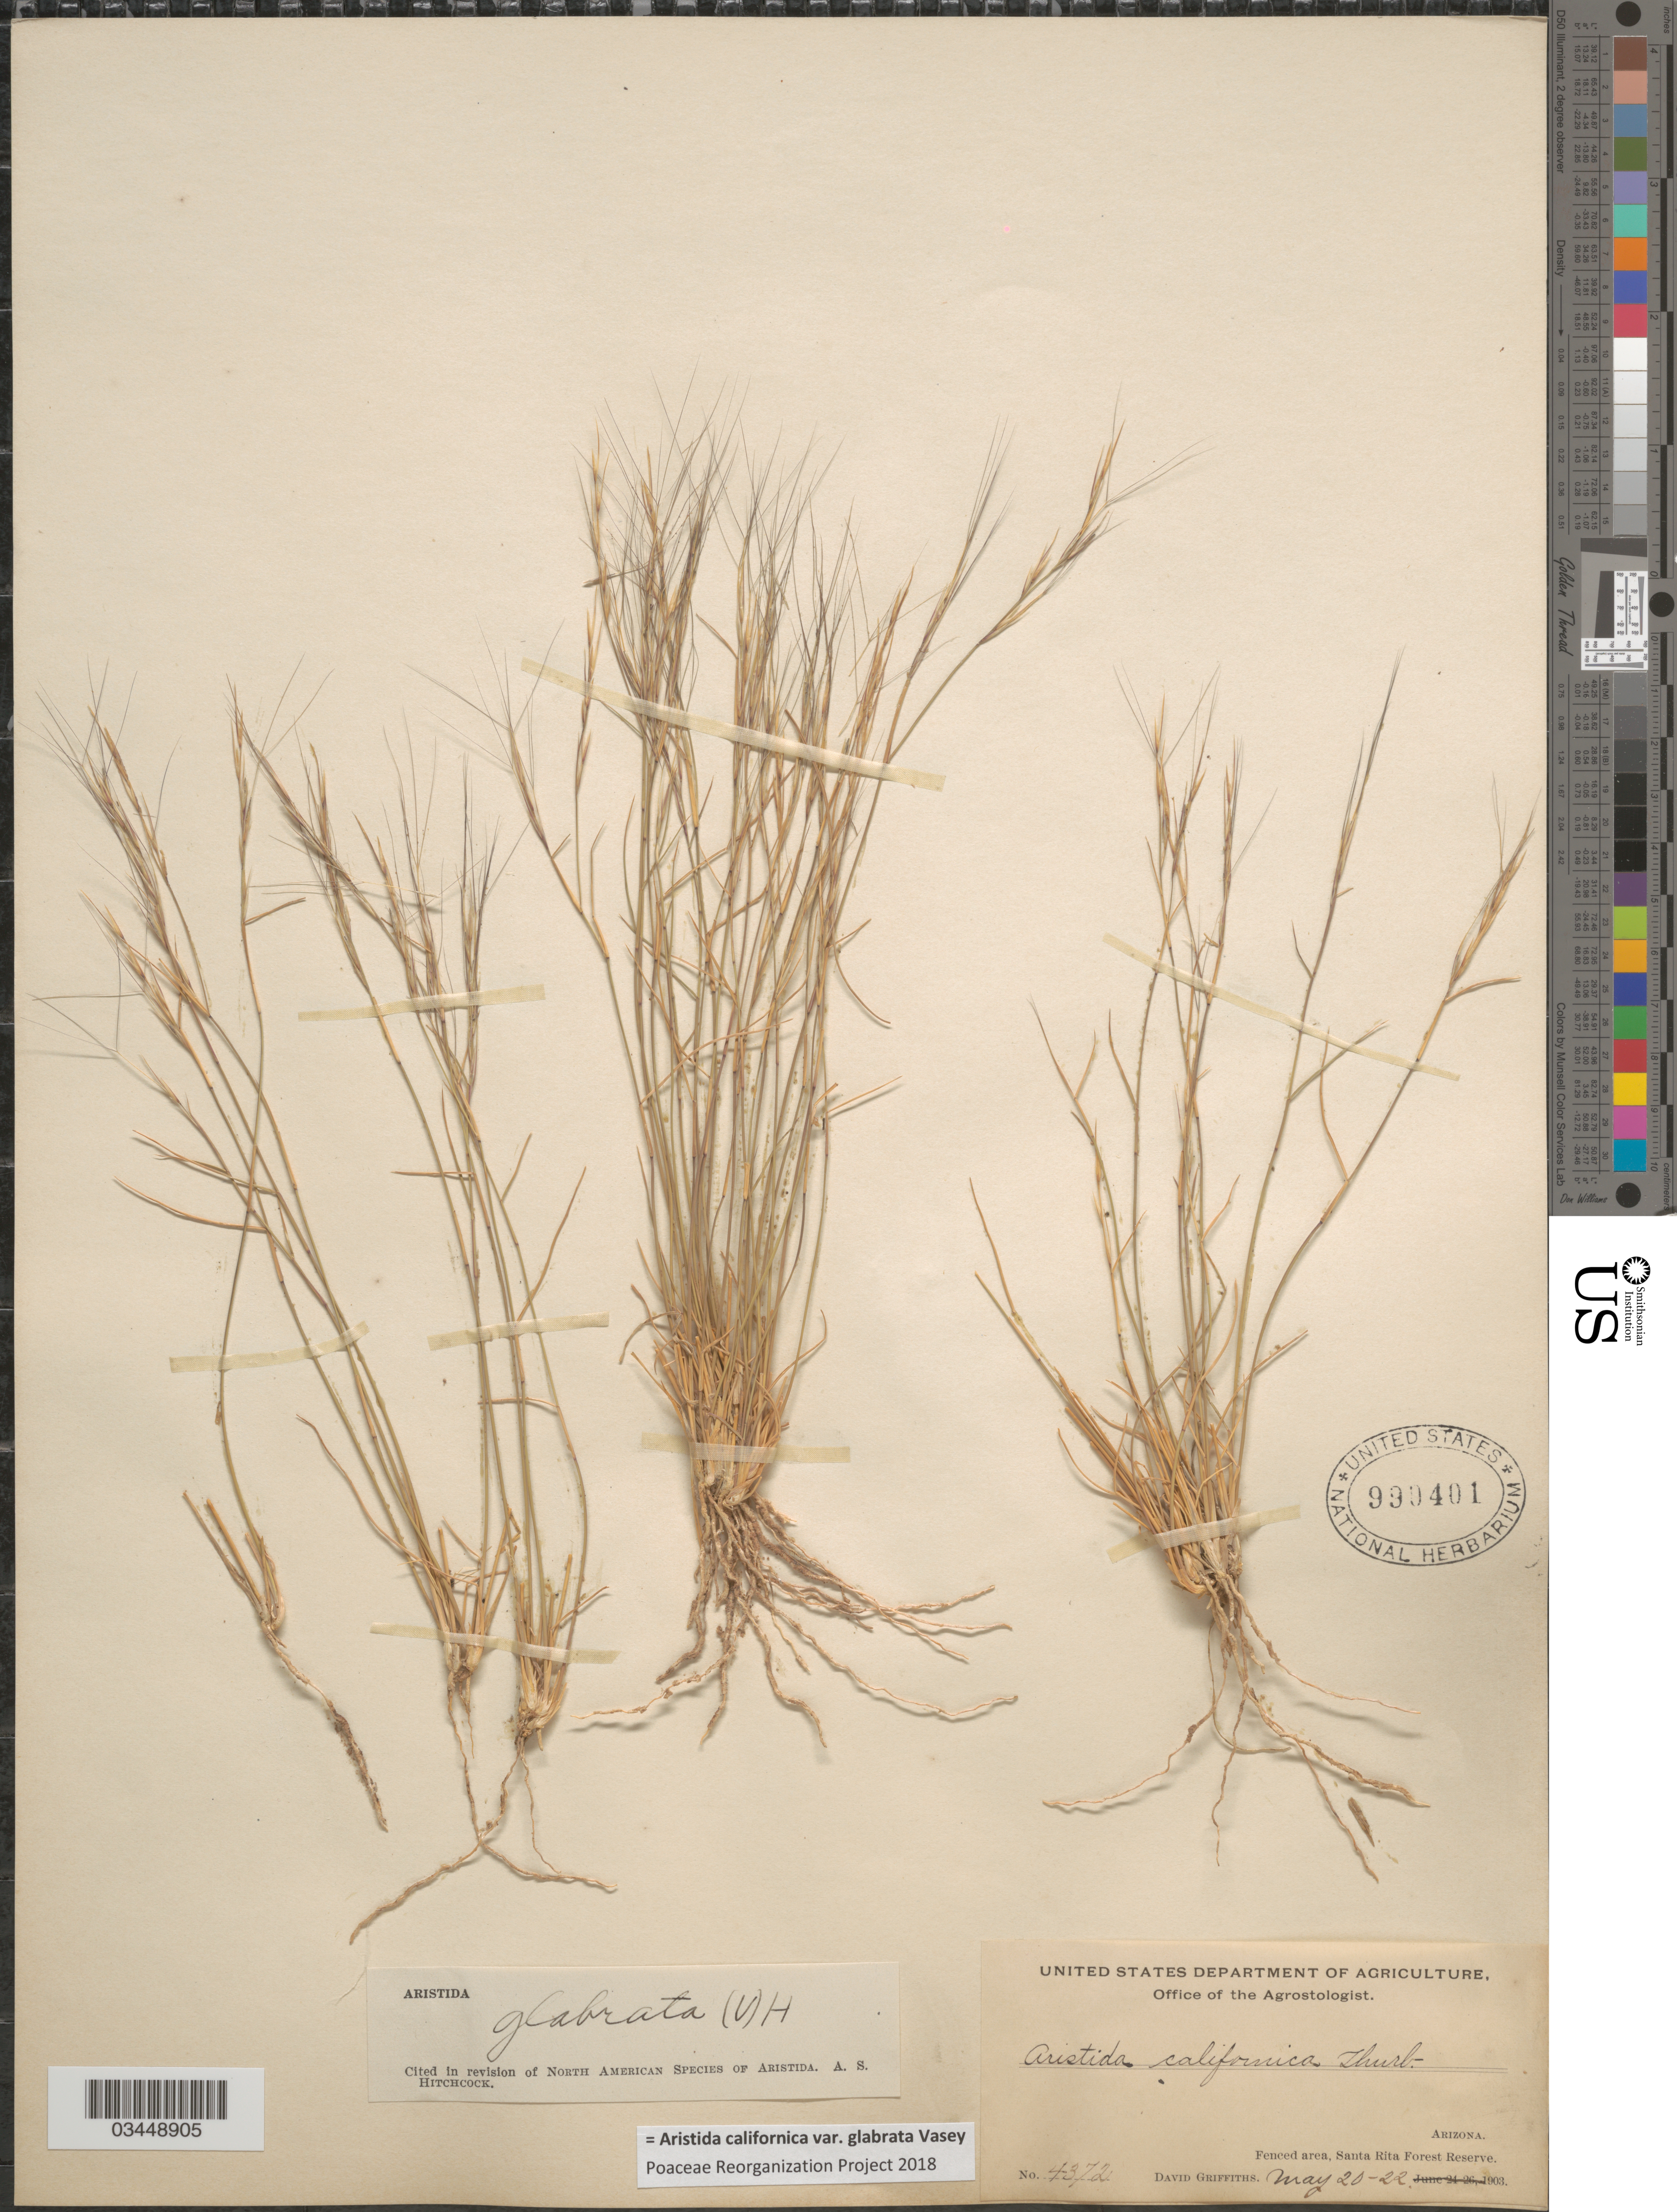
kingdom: Plantae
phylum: Tracheophyta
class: Liliopsida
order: Poales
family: Poaceae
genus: Aristida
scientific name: Aristida californica var. glabrata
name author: Vasey in Brandegee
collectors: D. Griffiths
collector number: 4372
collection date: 1903-05-20/1903-05-22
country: United States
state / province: Arizona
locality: Fenced area, Santa Rita Forest Reserve.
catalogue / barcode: US 990401